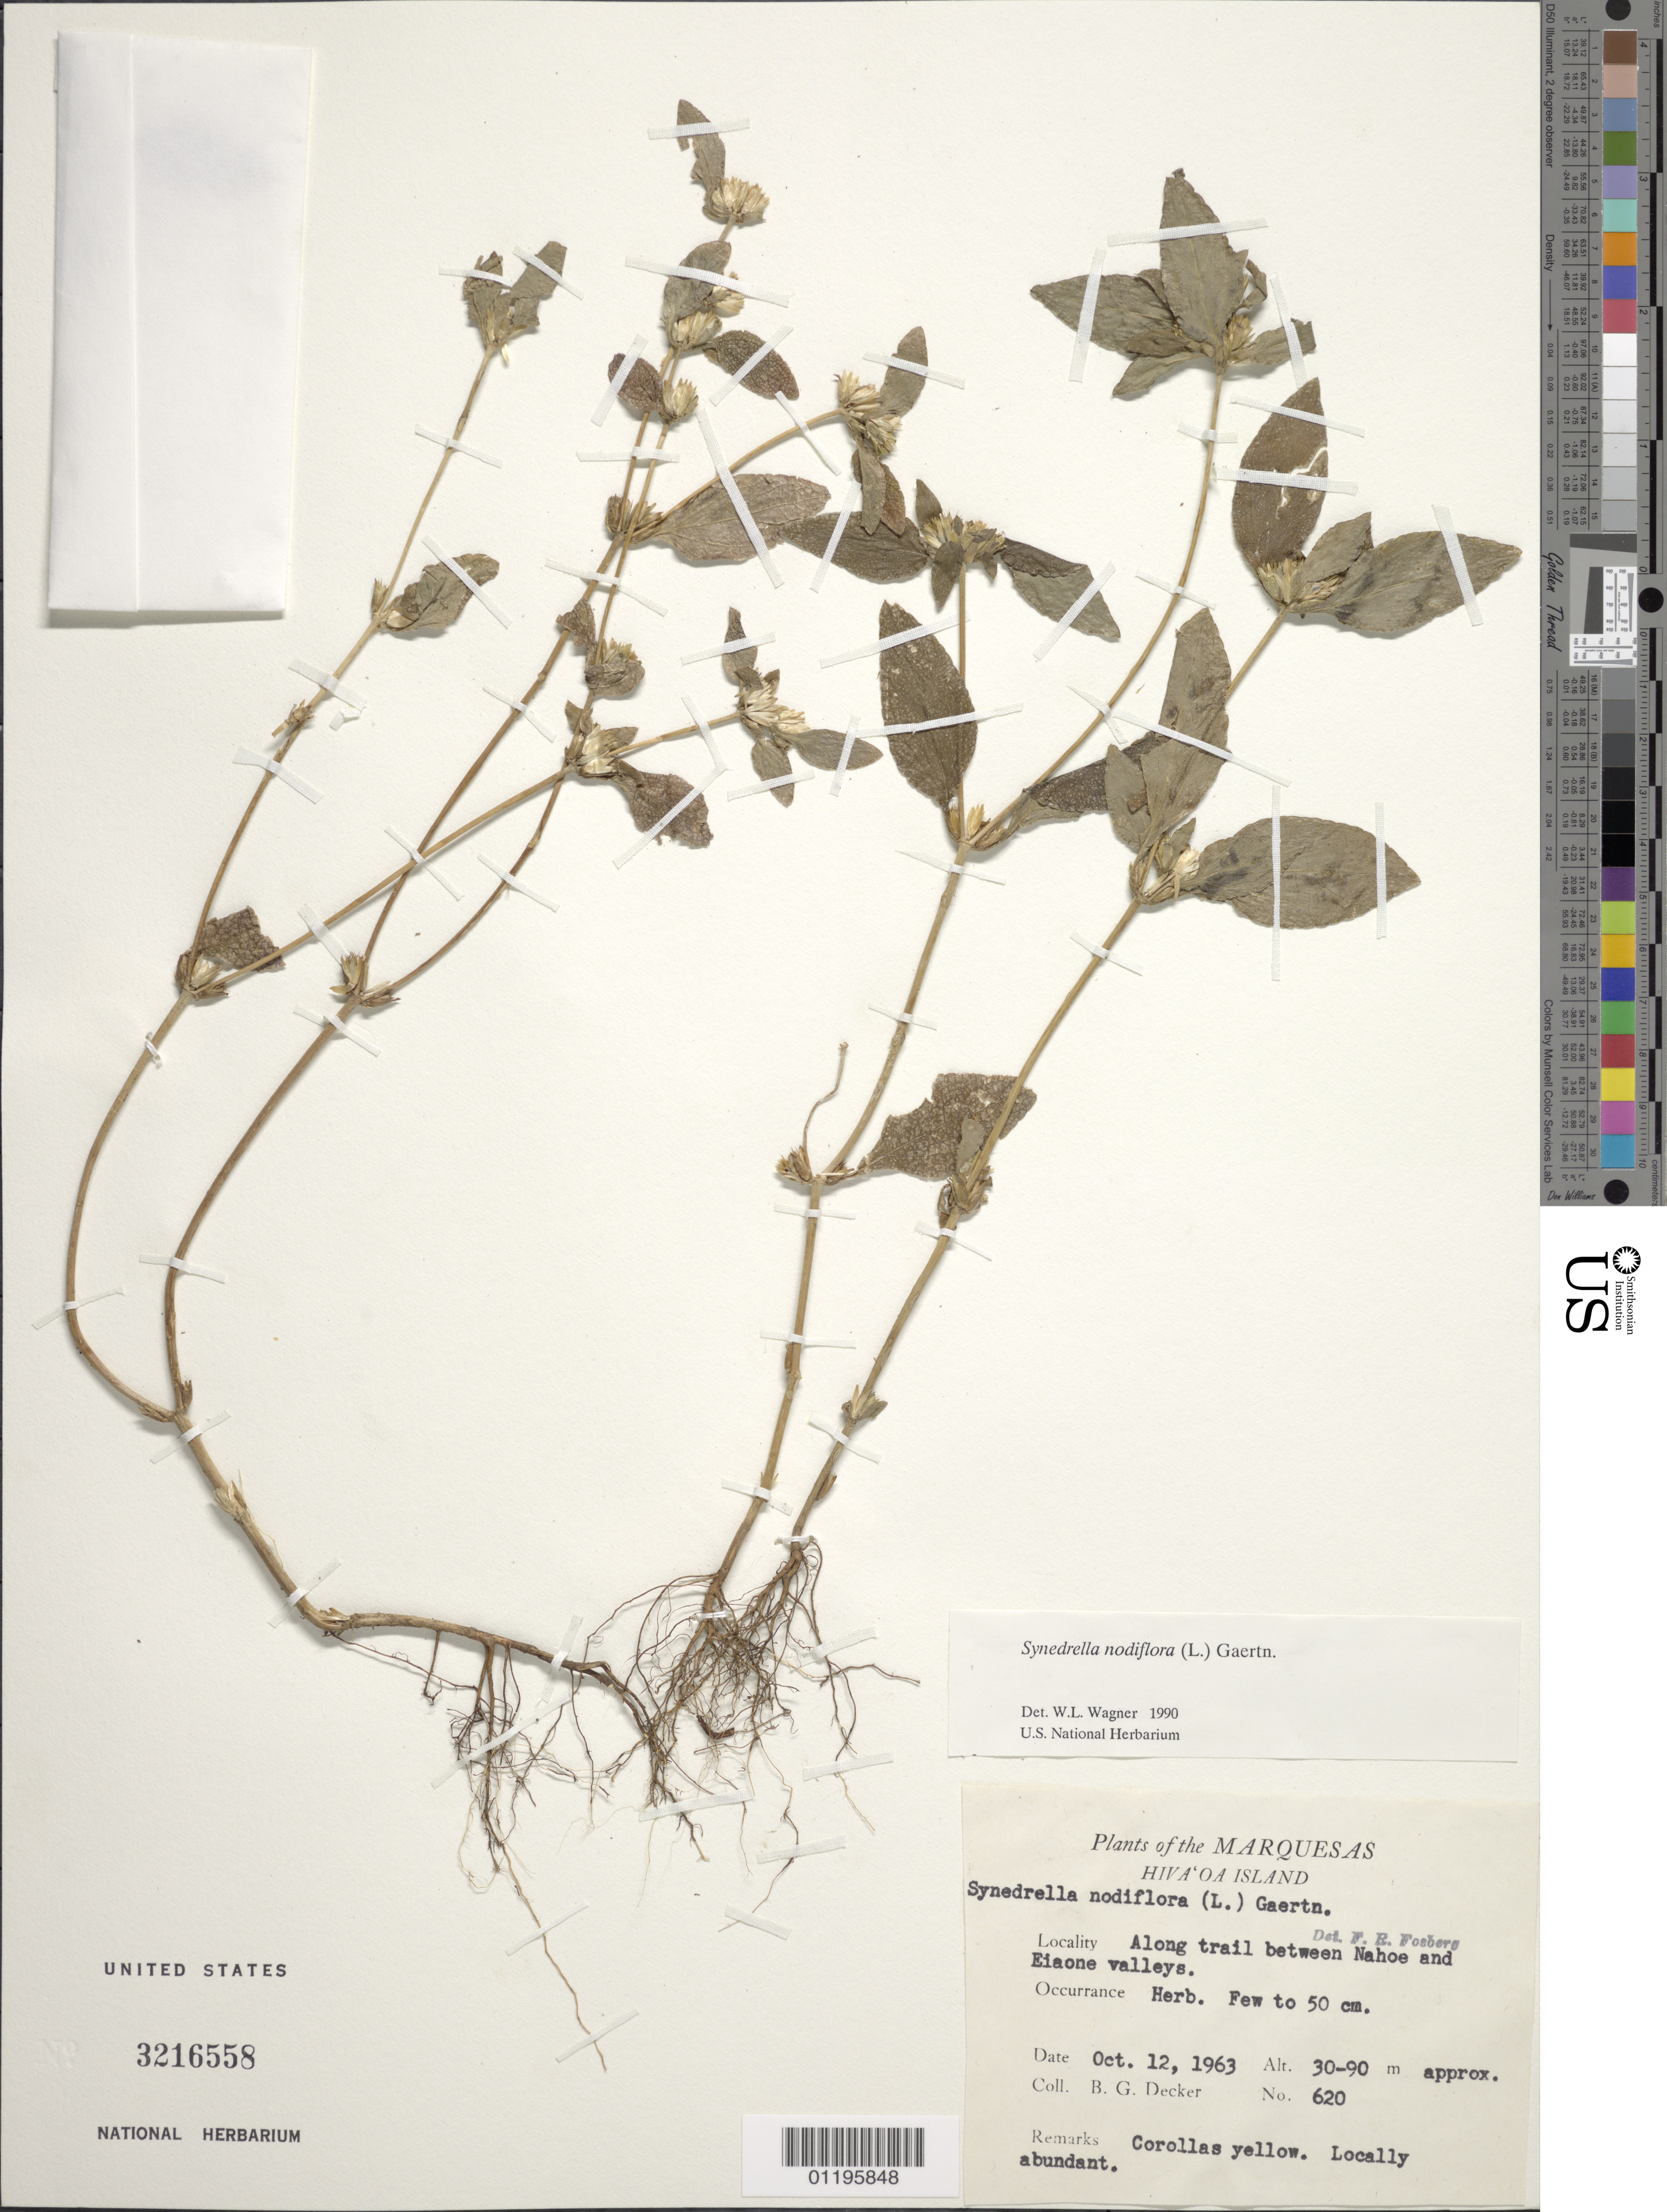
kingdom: Plantae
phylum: Tracheophyta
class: Magnoliopsida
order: Asterales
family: Asteraceae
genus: Synedrella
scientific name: Synedrella nodiflora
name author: (L.) Gaertn.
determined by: Wagner, W. L., (BOT), Smithsonian Institution - National Museum of Natural History (UNITED STATES)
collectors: B. G. Decker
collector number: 620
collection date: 1963-10-12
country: French Polynesia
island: Hiva Oa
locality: along trail between Nahoe and Eiaone valleys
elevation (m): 30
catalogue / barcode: US 3216558